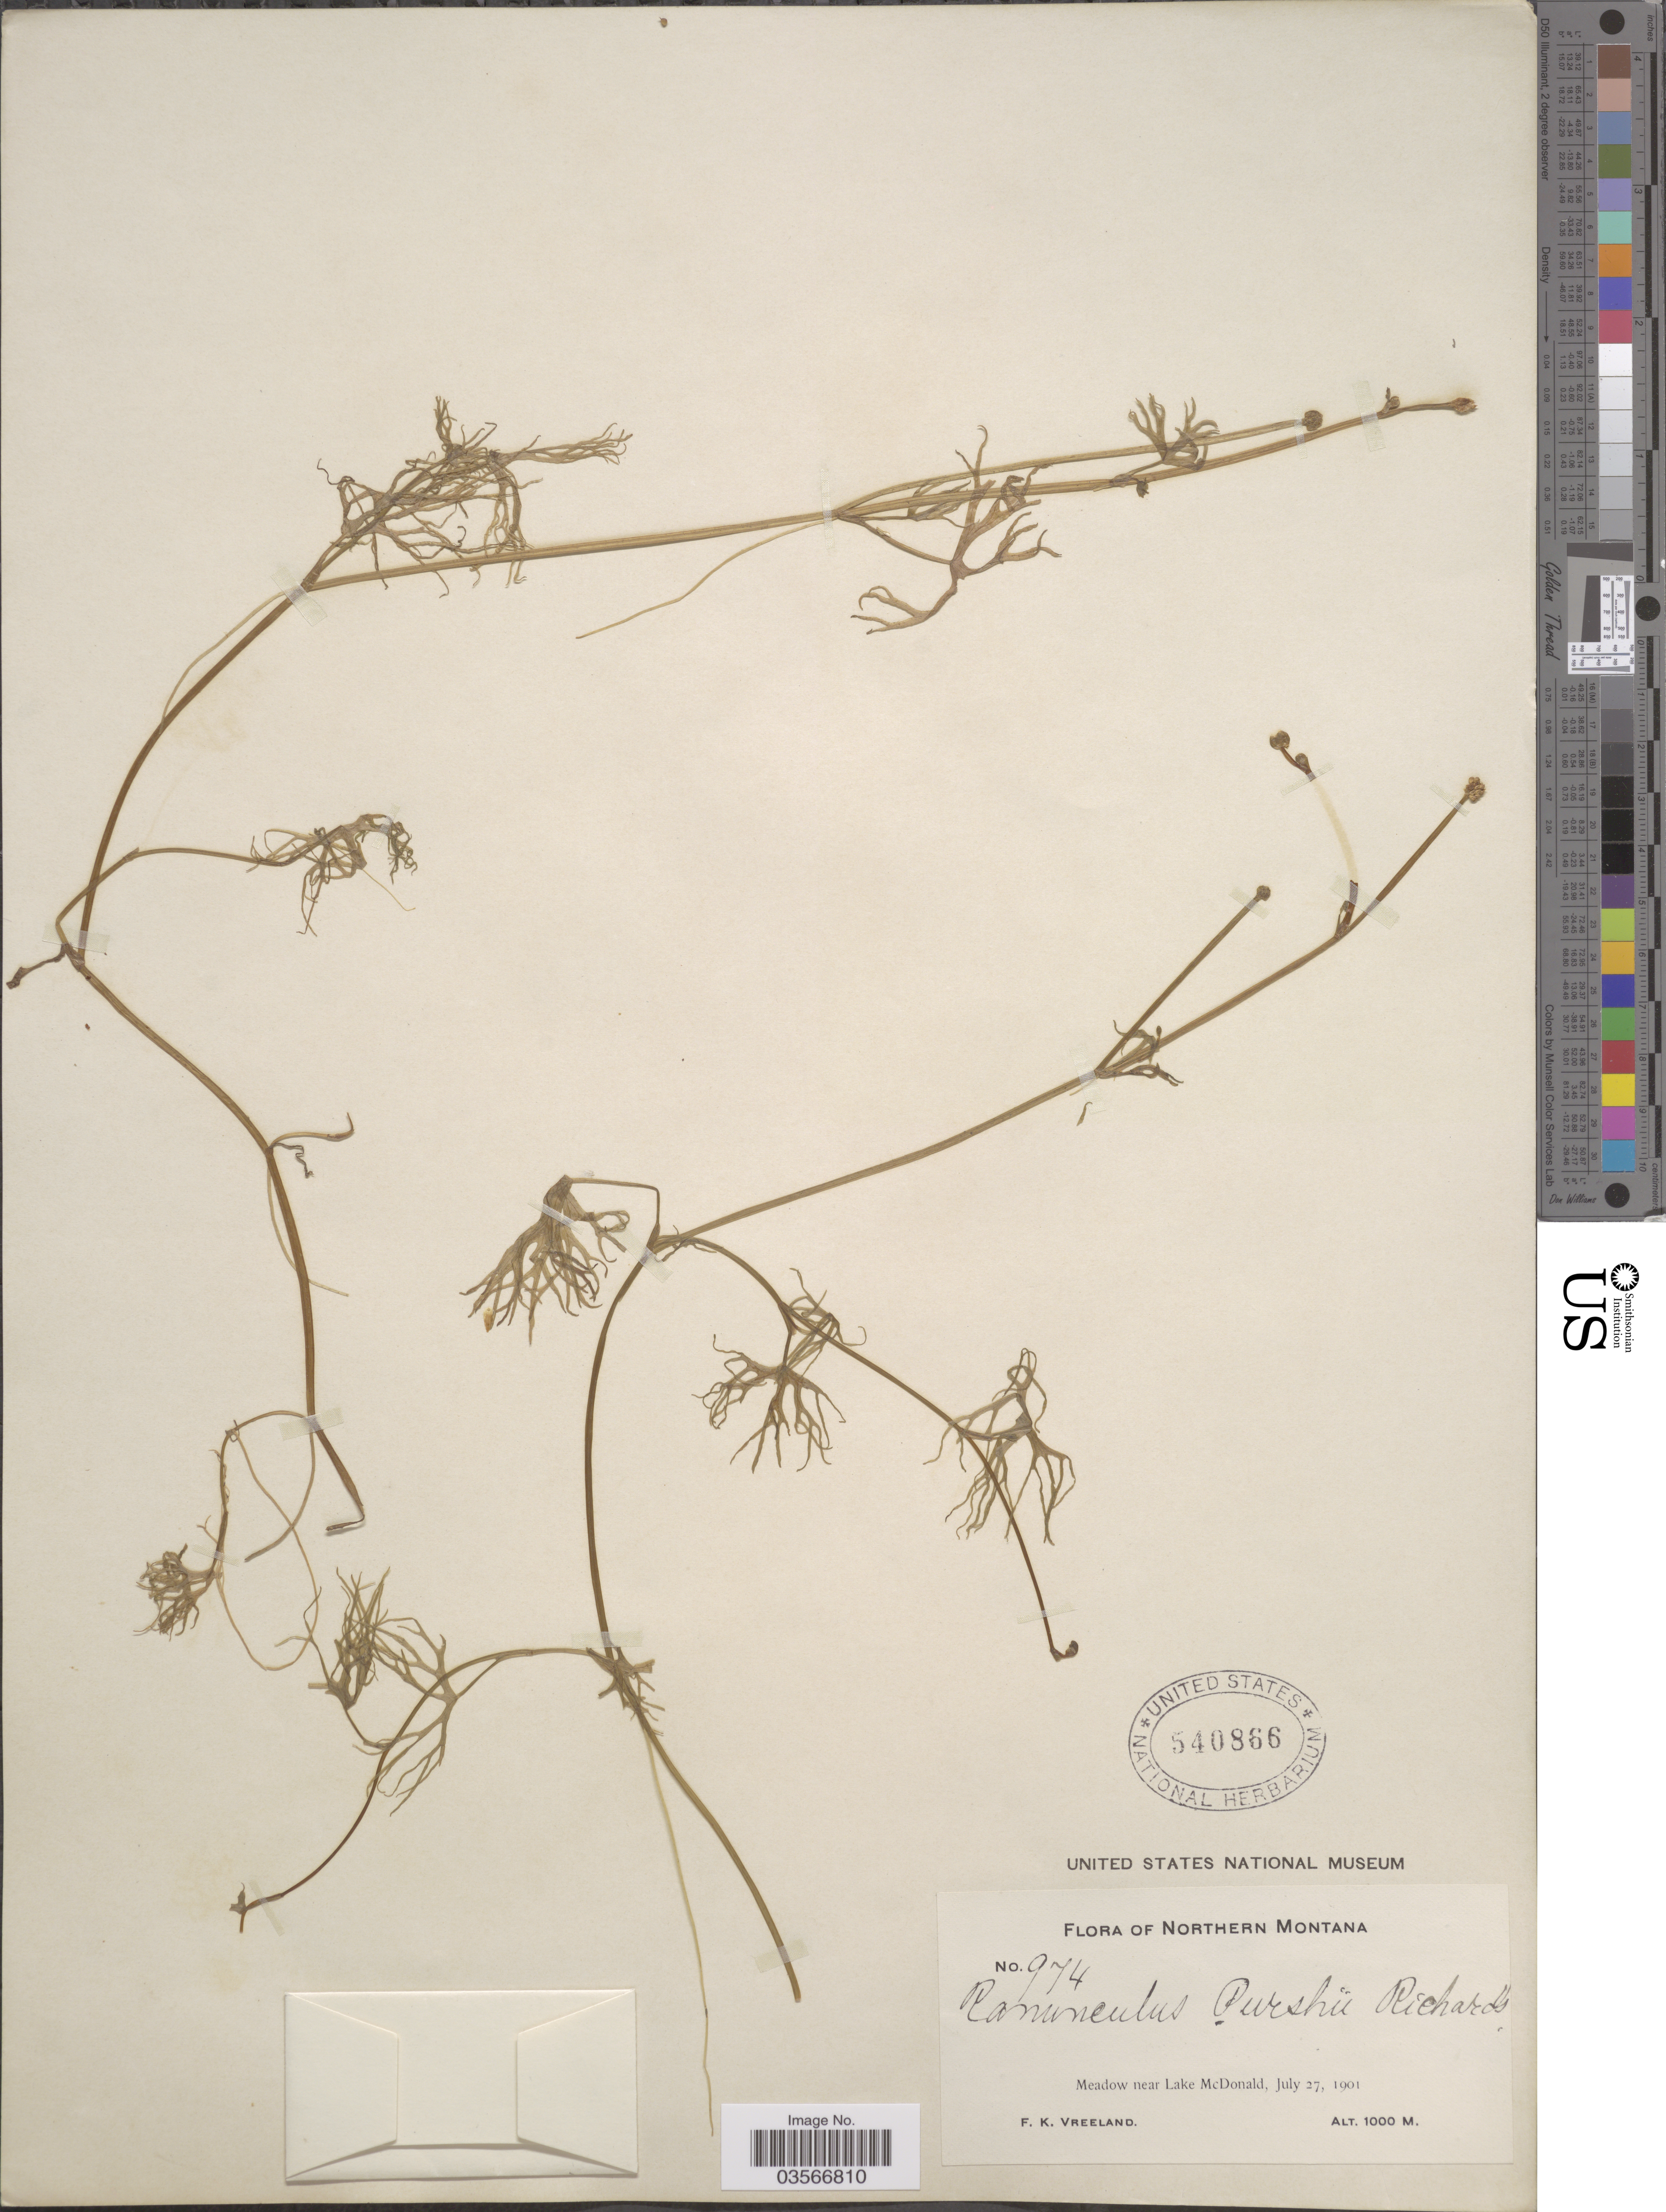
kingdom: Plantae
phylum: Tracheophyta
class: Magnoliopsida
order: Ranunculales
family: Ranunculaceae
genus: Ranunculus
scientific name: Ranunculus gmelinii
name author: DC.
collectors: F. Vreeland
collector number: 974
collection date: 1901-07-27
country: United States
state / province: Montana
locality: Northern Montana. Meadow near Lake McDonald.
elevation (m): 1000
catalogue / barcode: US 540866